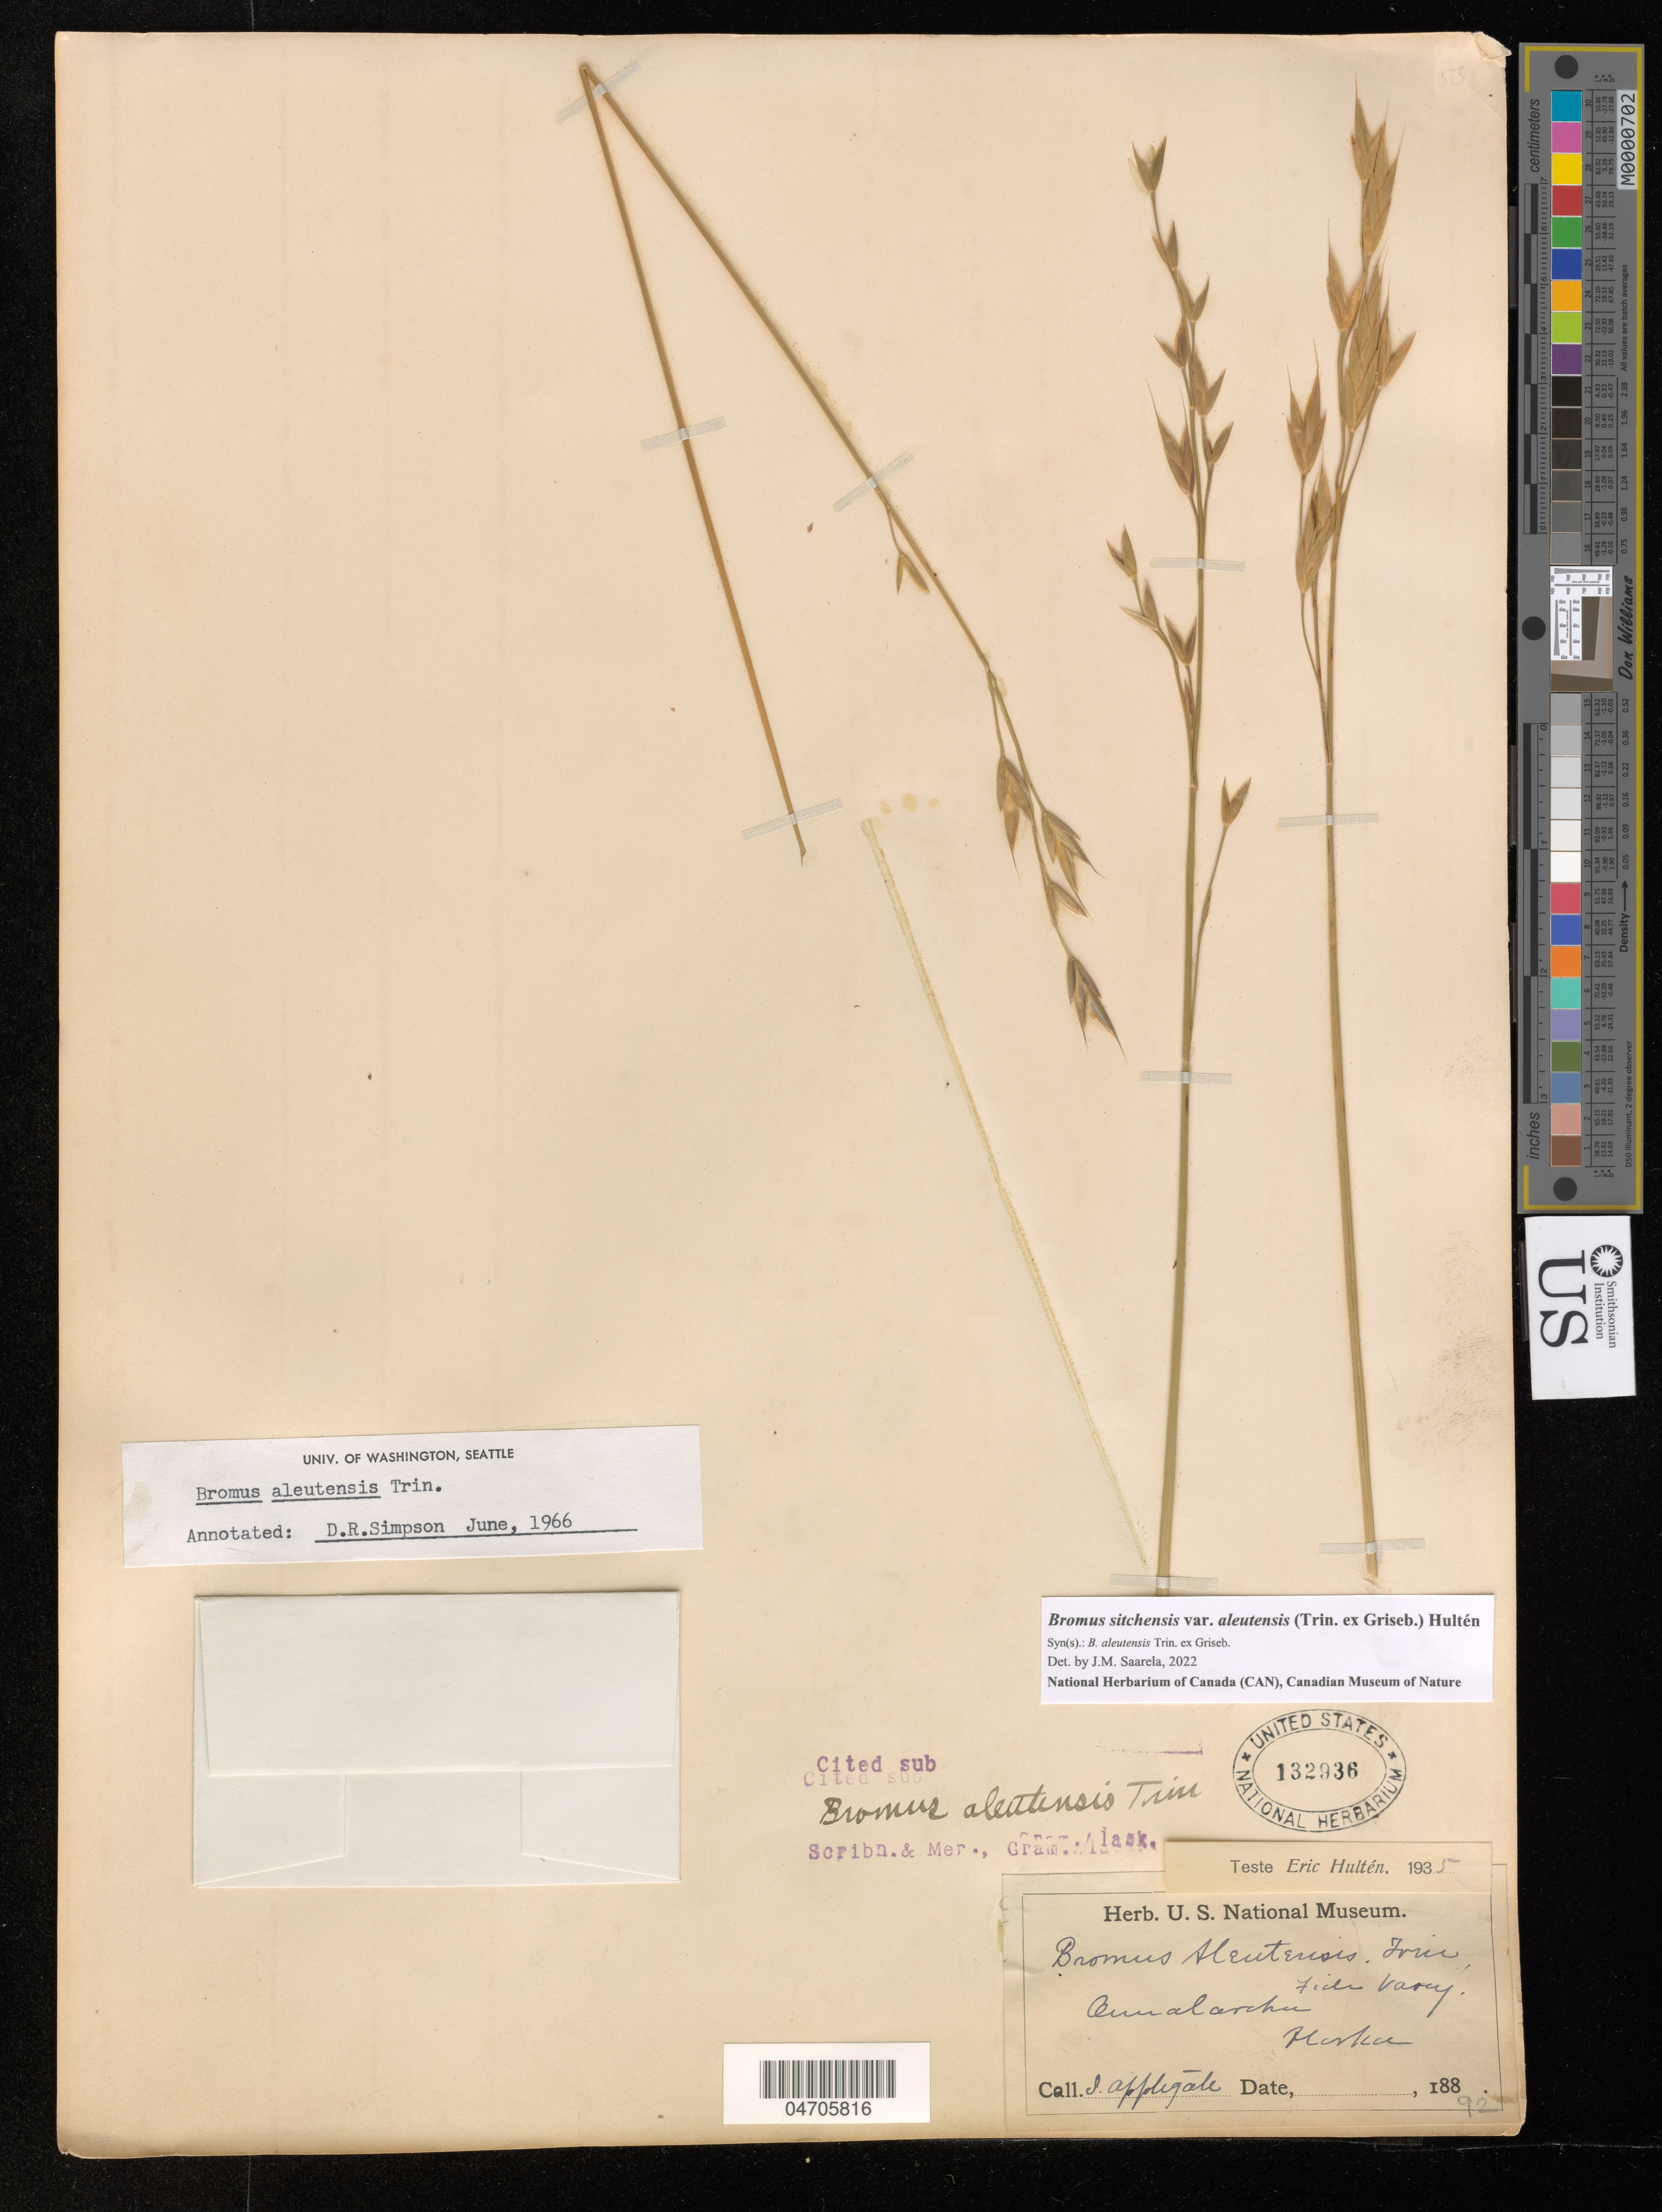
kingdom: Plantae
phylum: Tracheophyta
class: Liliopsida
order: Poales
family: Poaceae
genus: Bromus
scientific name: Bromus sitchensis var. polyanthus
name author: (Scribn. ex Shear) R.E. Brainerd & Otting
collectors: S. S. Applegate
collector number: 92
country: United States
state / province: Alaska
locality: Aunalarchu*.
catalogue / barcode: US 132936